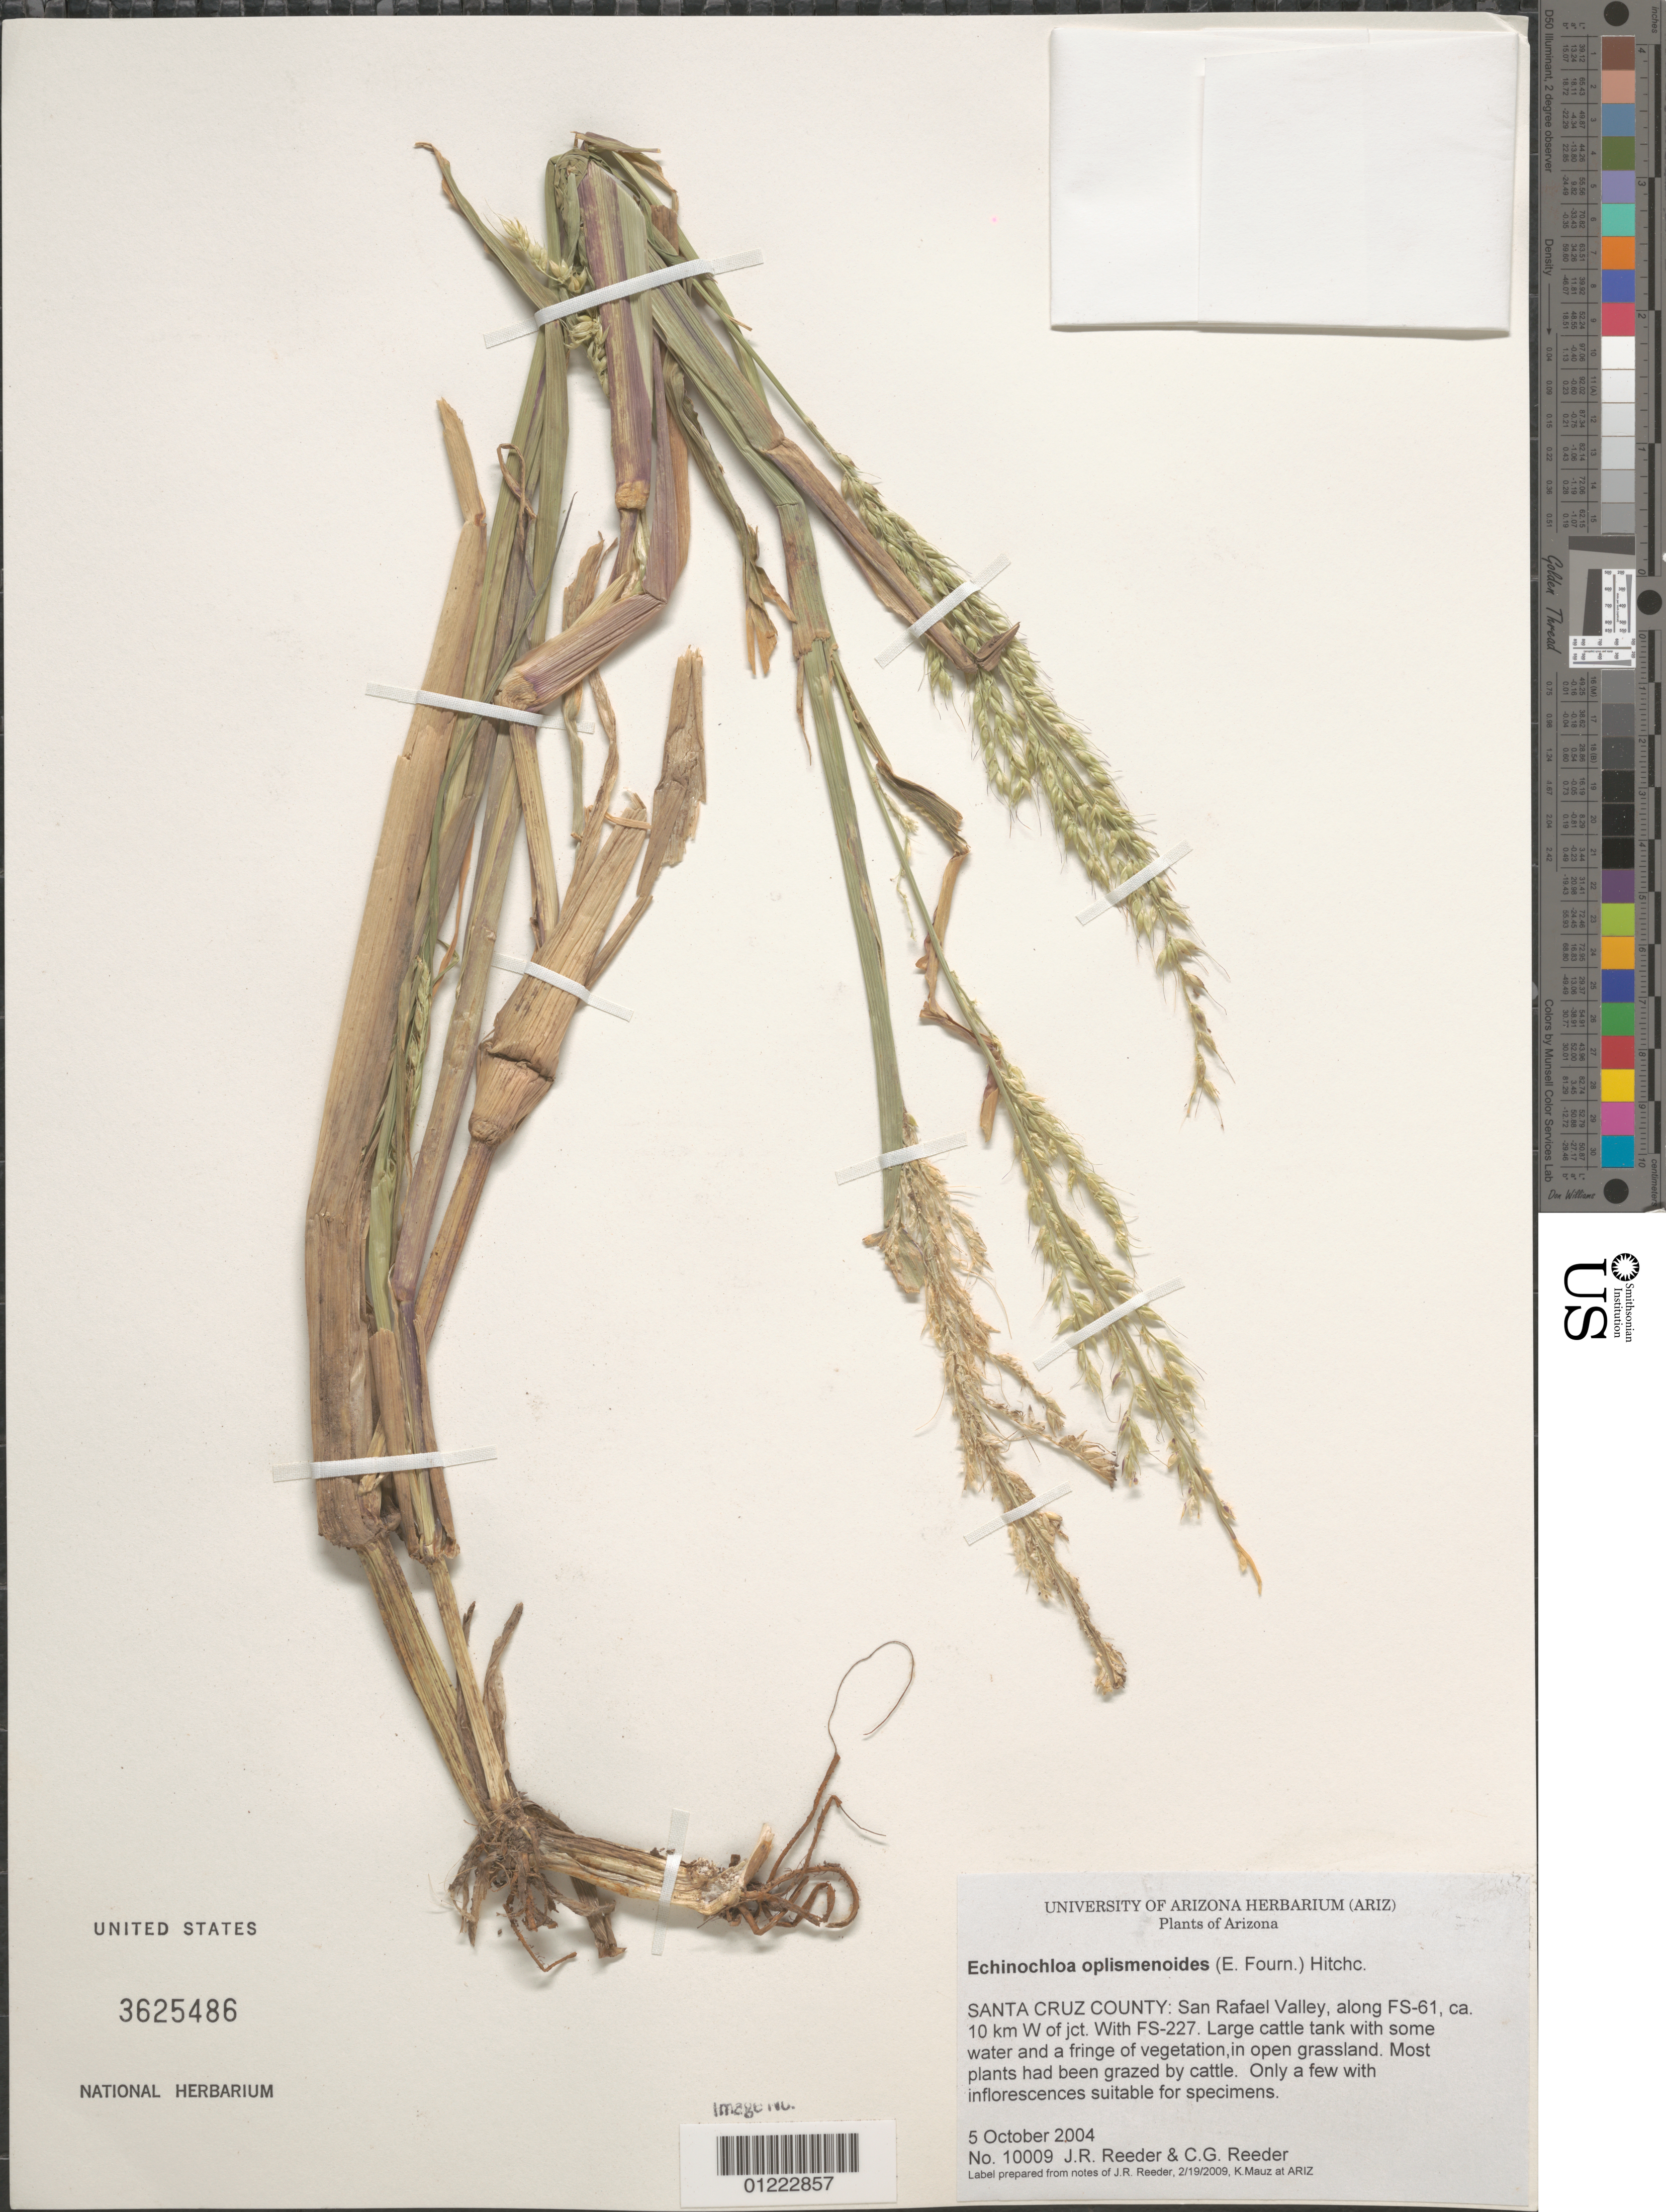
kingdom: Plantae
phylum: Tracheophyta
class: Liliopsida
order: Poales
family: Poaceae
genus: Echinochloa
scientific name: Echinochloa oplismenoides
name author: (E. Fourn.) Hitchc.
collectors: J. R. Reeder & C. G. Reeder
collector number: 10009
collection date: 2004-10-05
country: United States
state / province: Arizona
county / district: Santa Cruz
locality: Santa Cruz County: San Rafael Valley, along FS-61, 10 km W of jet. With FS-227.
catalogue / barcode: US 3625486